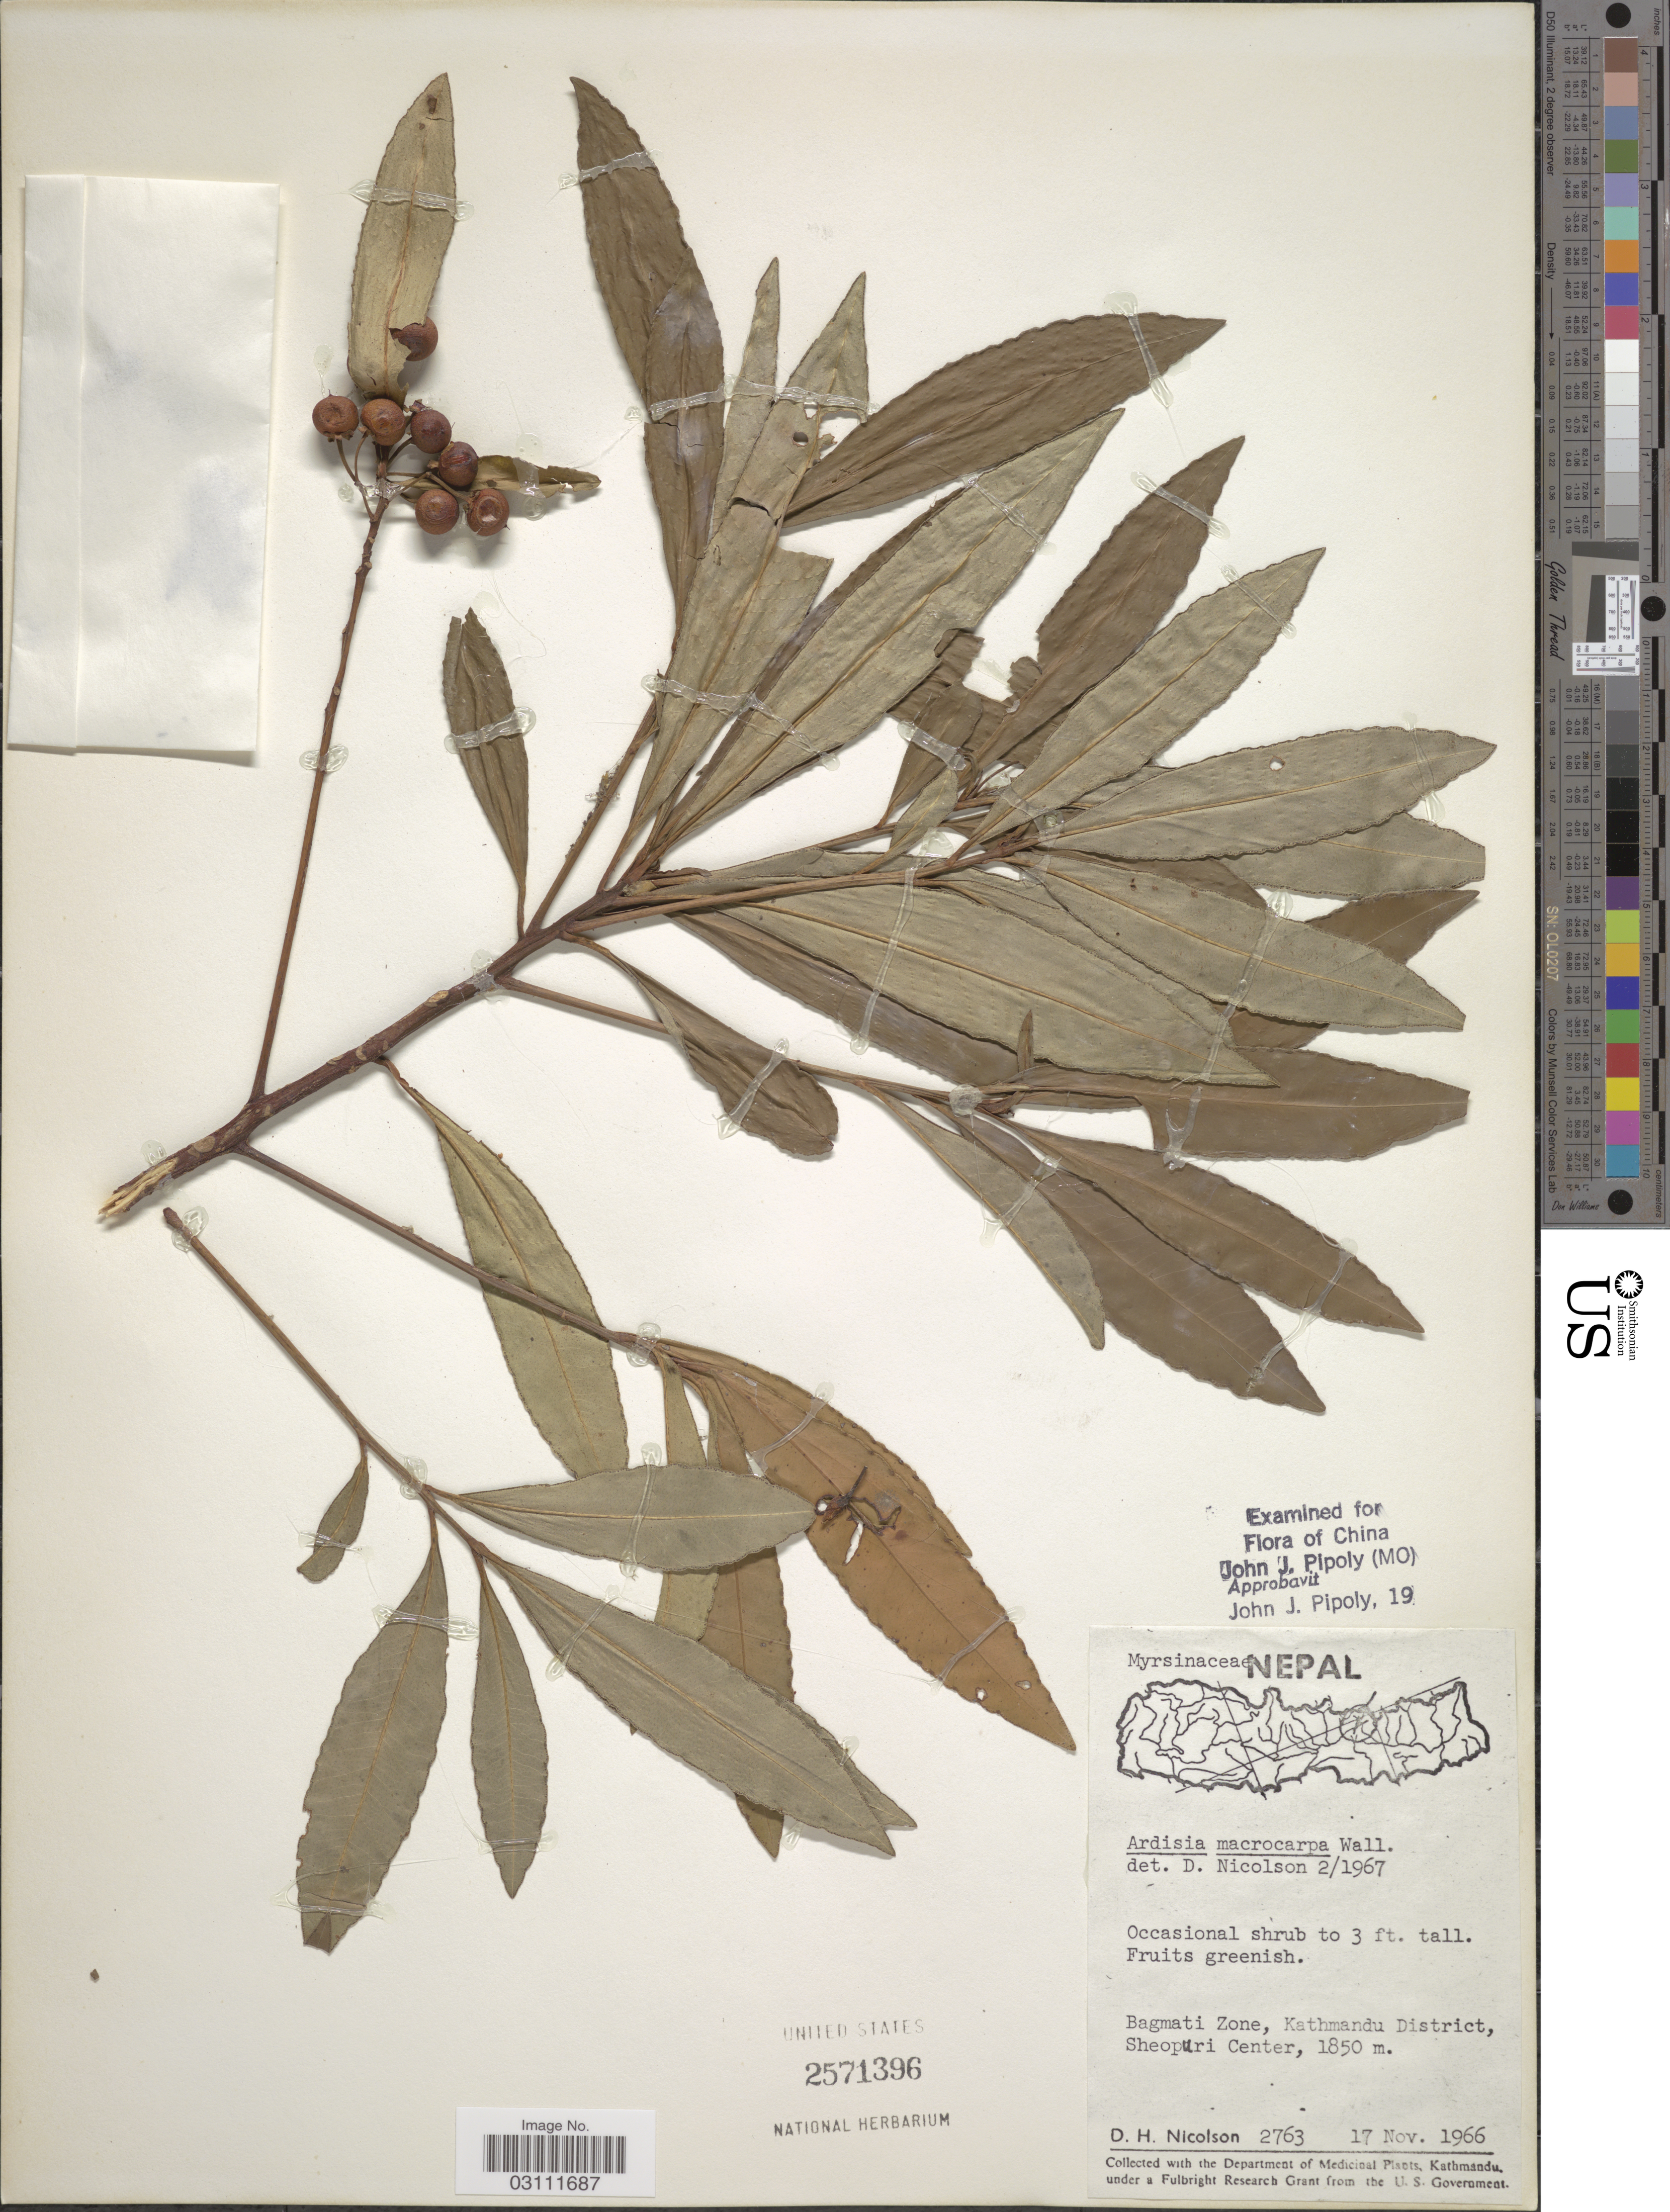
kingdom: Plantae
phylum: Tracheophyta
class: Magnoliopsida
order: Ericales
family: Primulaceae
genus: Ardisia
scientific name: Ardisia macrocarpa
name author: Wall.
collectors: D. H. Nicolson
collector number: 2763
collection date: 1966-11-17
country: Nepal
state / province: Bagmati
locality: Bagmati Zone, Kathmandu District, Sheopuri Center.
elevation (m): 1850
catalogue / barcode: US 2571396